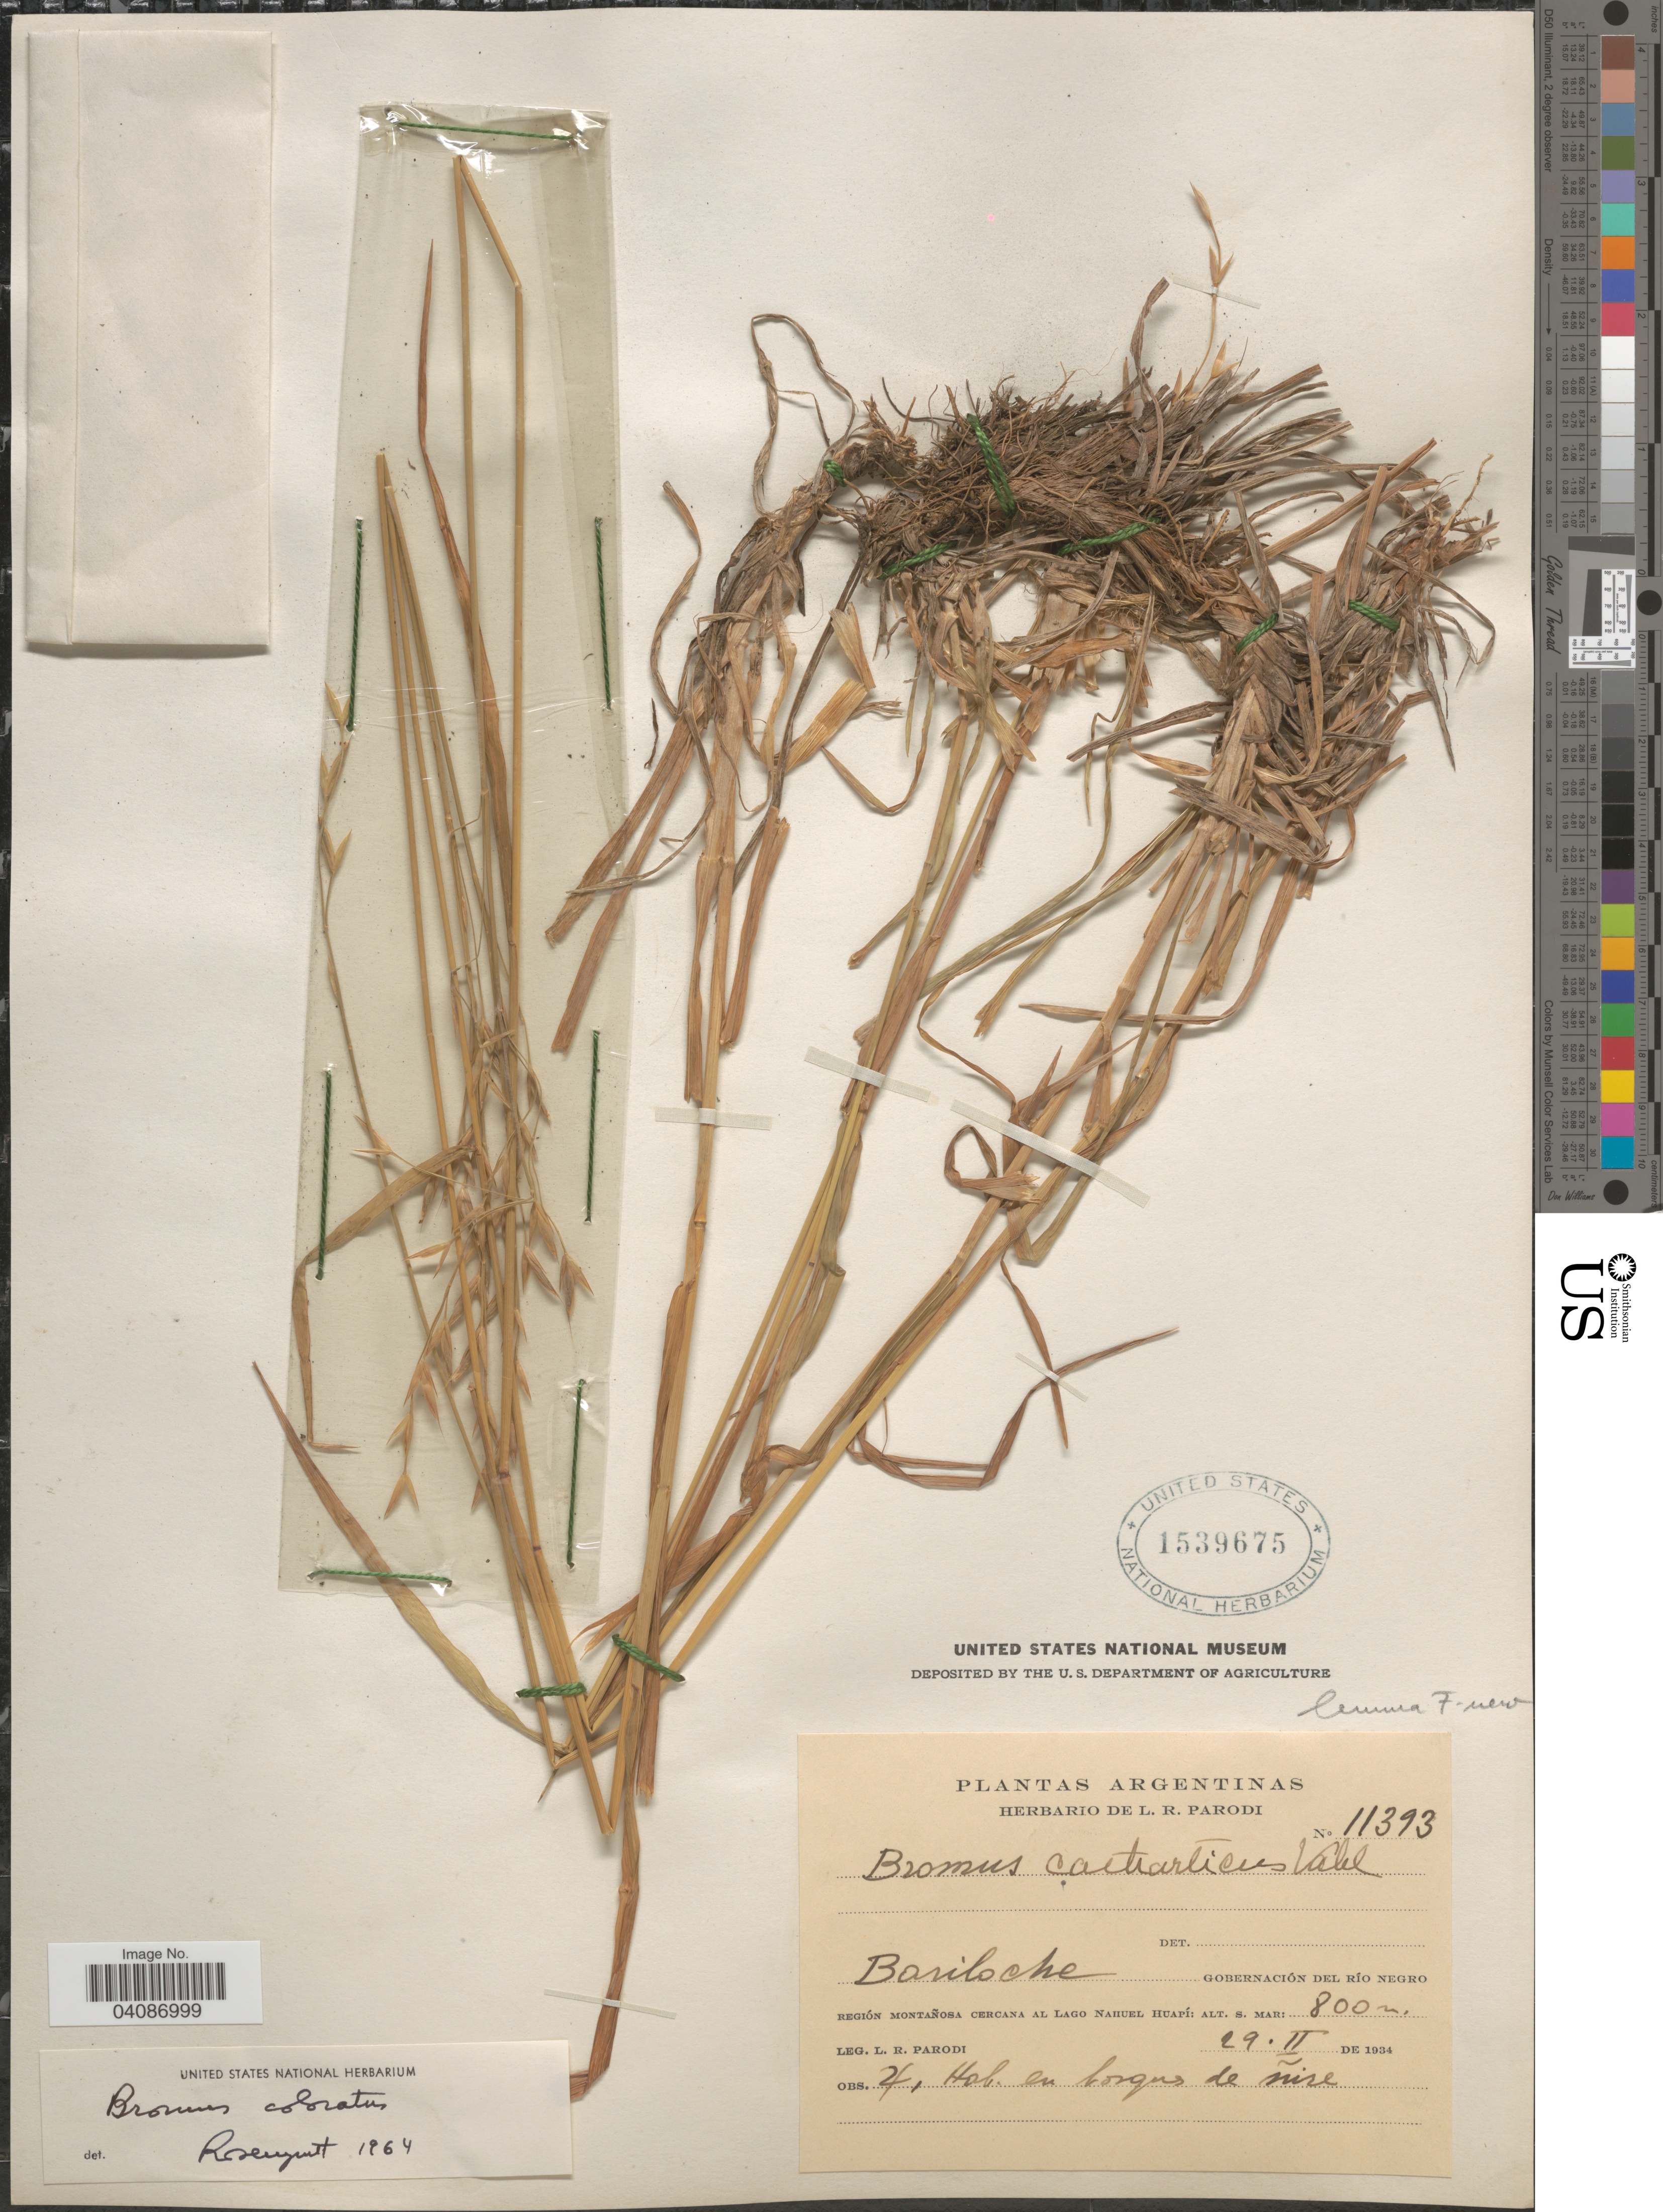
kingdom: Plantae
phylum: Tracheophyta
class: Liliopsida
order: Poales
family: Poaceae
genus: Bromus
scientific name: Bromus coloratus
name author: Steud.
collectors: L. R. Parodi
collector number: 11393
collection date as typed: Transcribed d/m/y: 29/2/1934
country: Argentina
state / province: Rio Negro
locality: Bariloche Gobernación Del Río Negro. Región Montañosa Cercana Al Lago Nahuel Huapí.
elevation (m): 800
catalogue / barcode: US 1539675